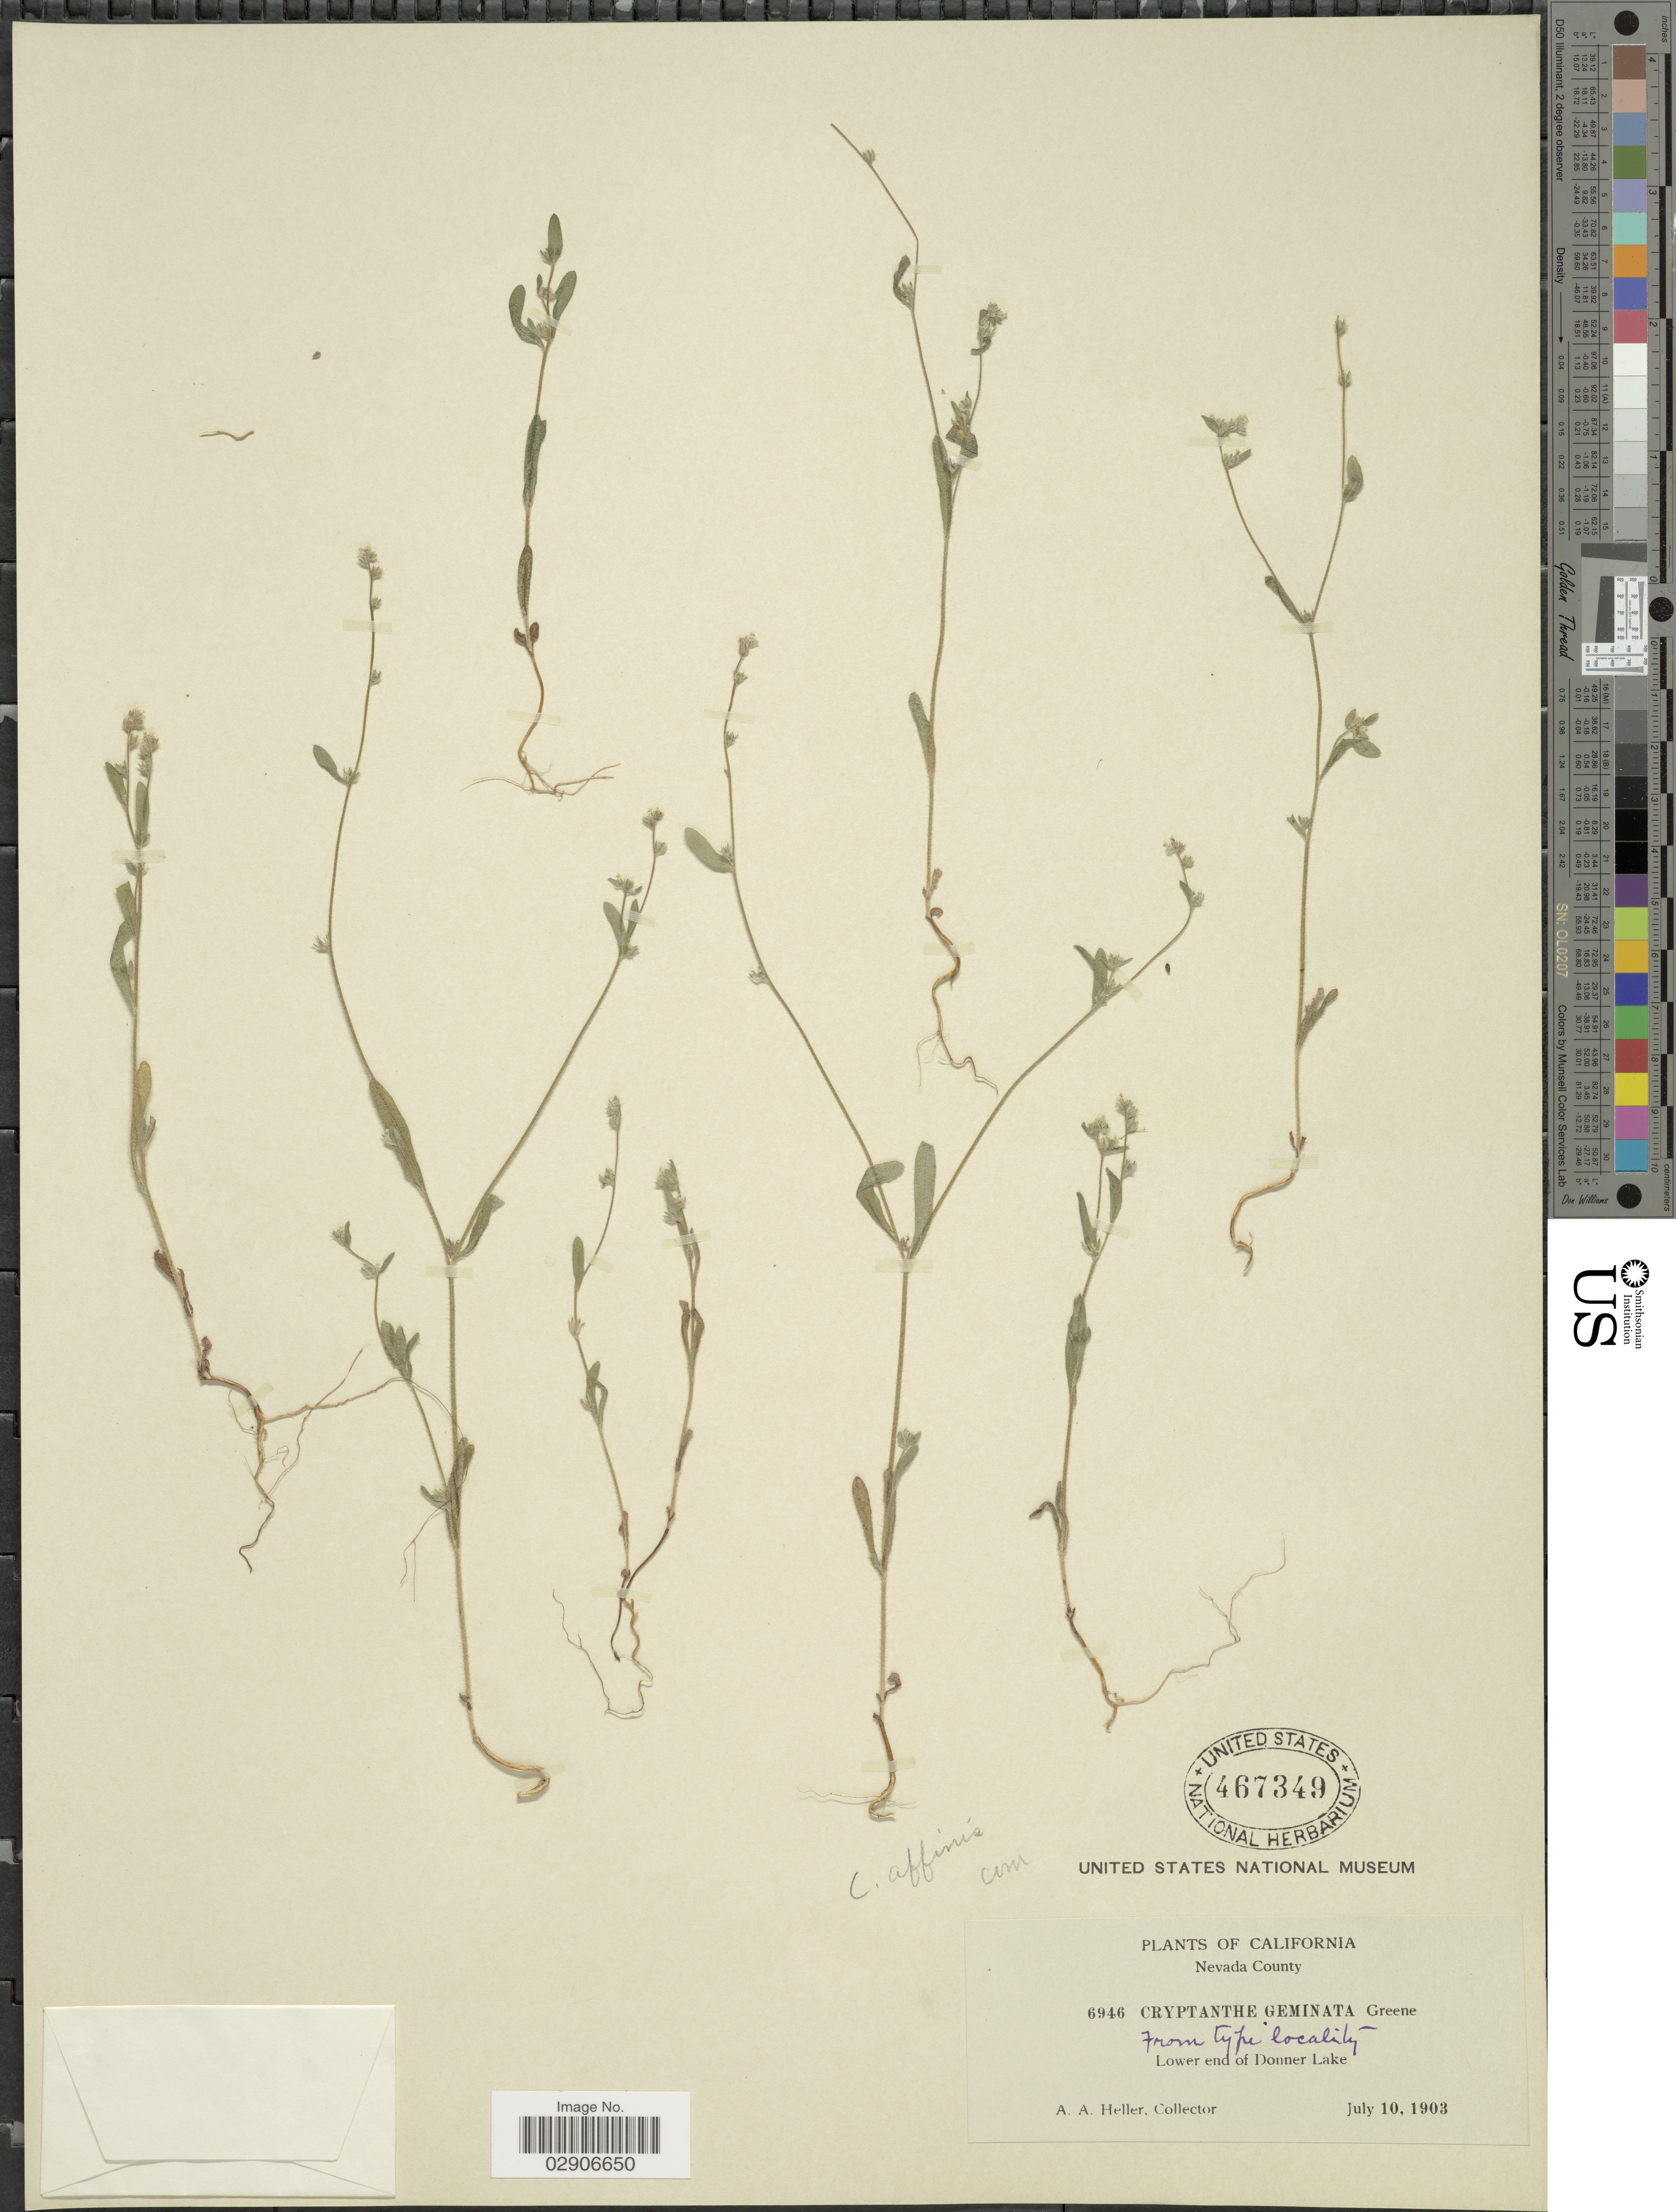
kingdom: Plantae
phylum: Tracheophyta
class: Magnoliopsida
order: Boraginales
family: Boraginaceae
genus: Cryptantha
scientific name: Cryptantha affinis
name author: (A. Gray) Greene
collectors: A. A. Heller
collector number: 6946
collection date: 1903-07-10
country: United States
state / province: California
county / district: Nevada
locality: Lower end of Donner Lake. California. Nevada County.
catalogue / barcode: US 467349